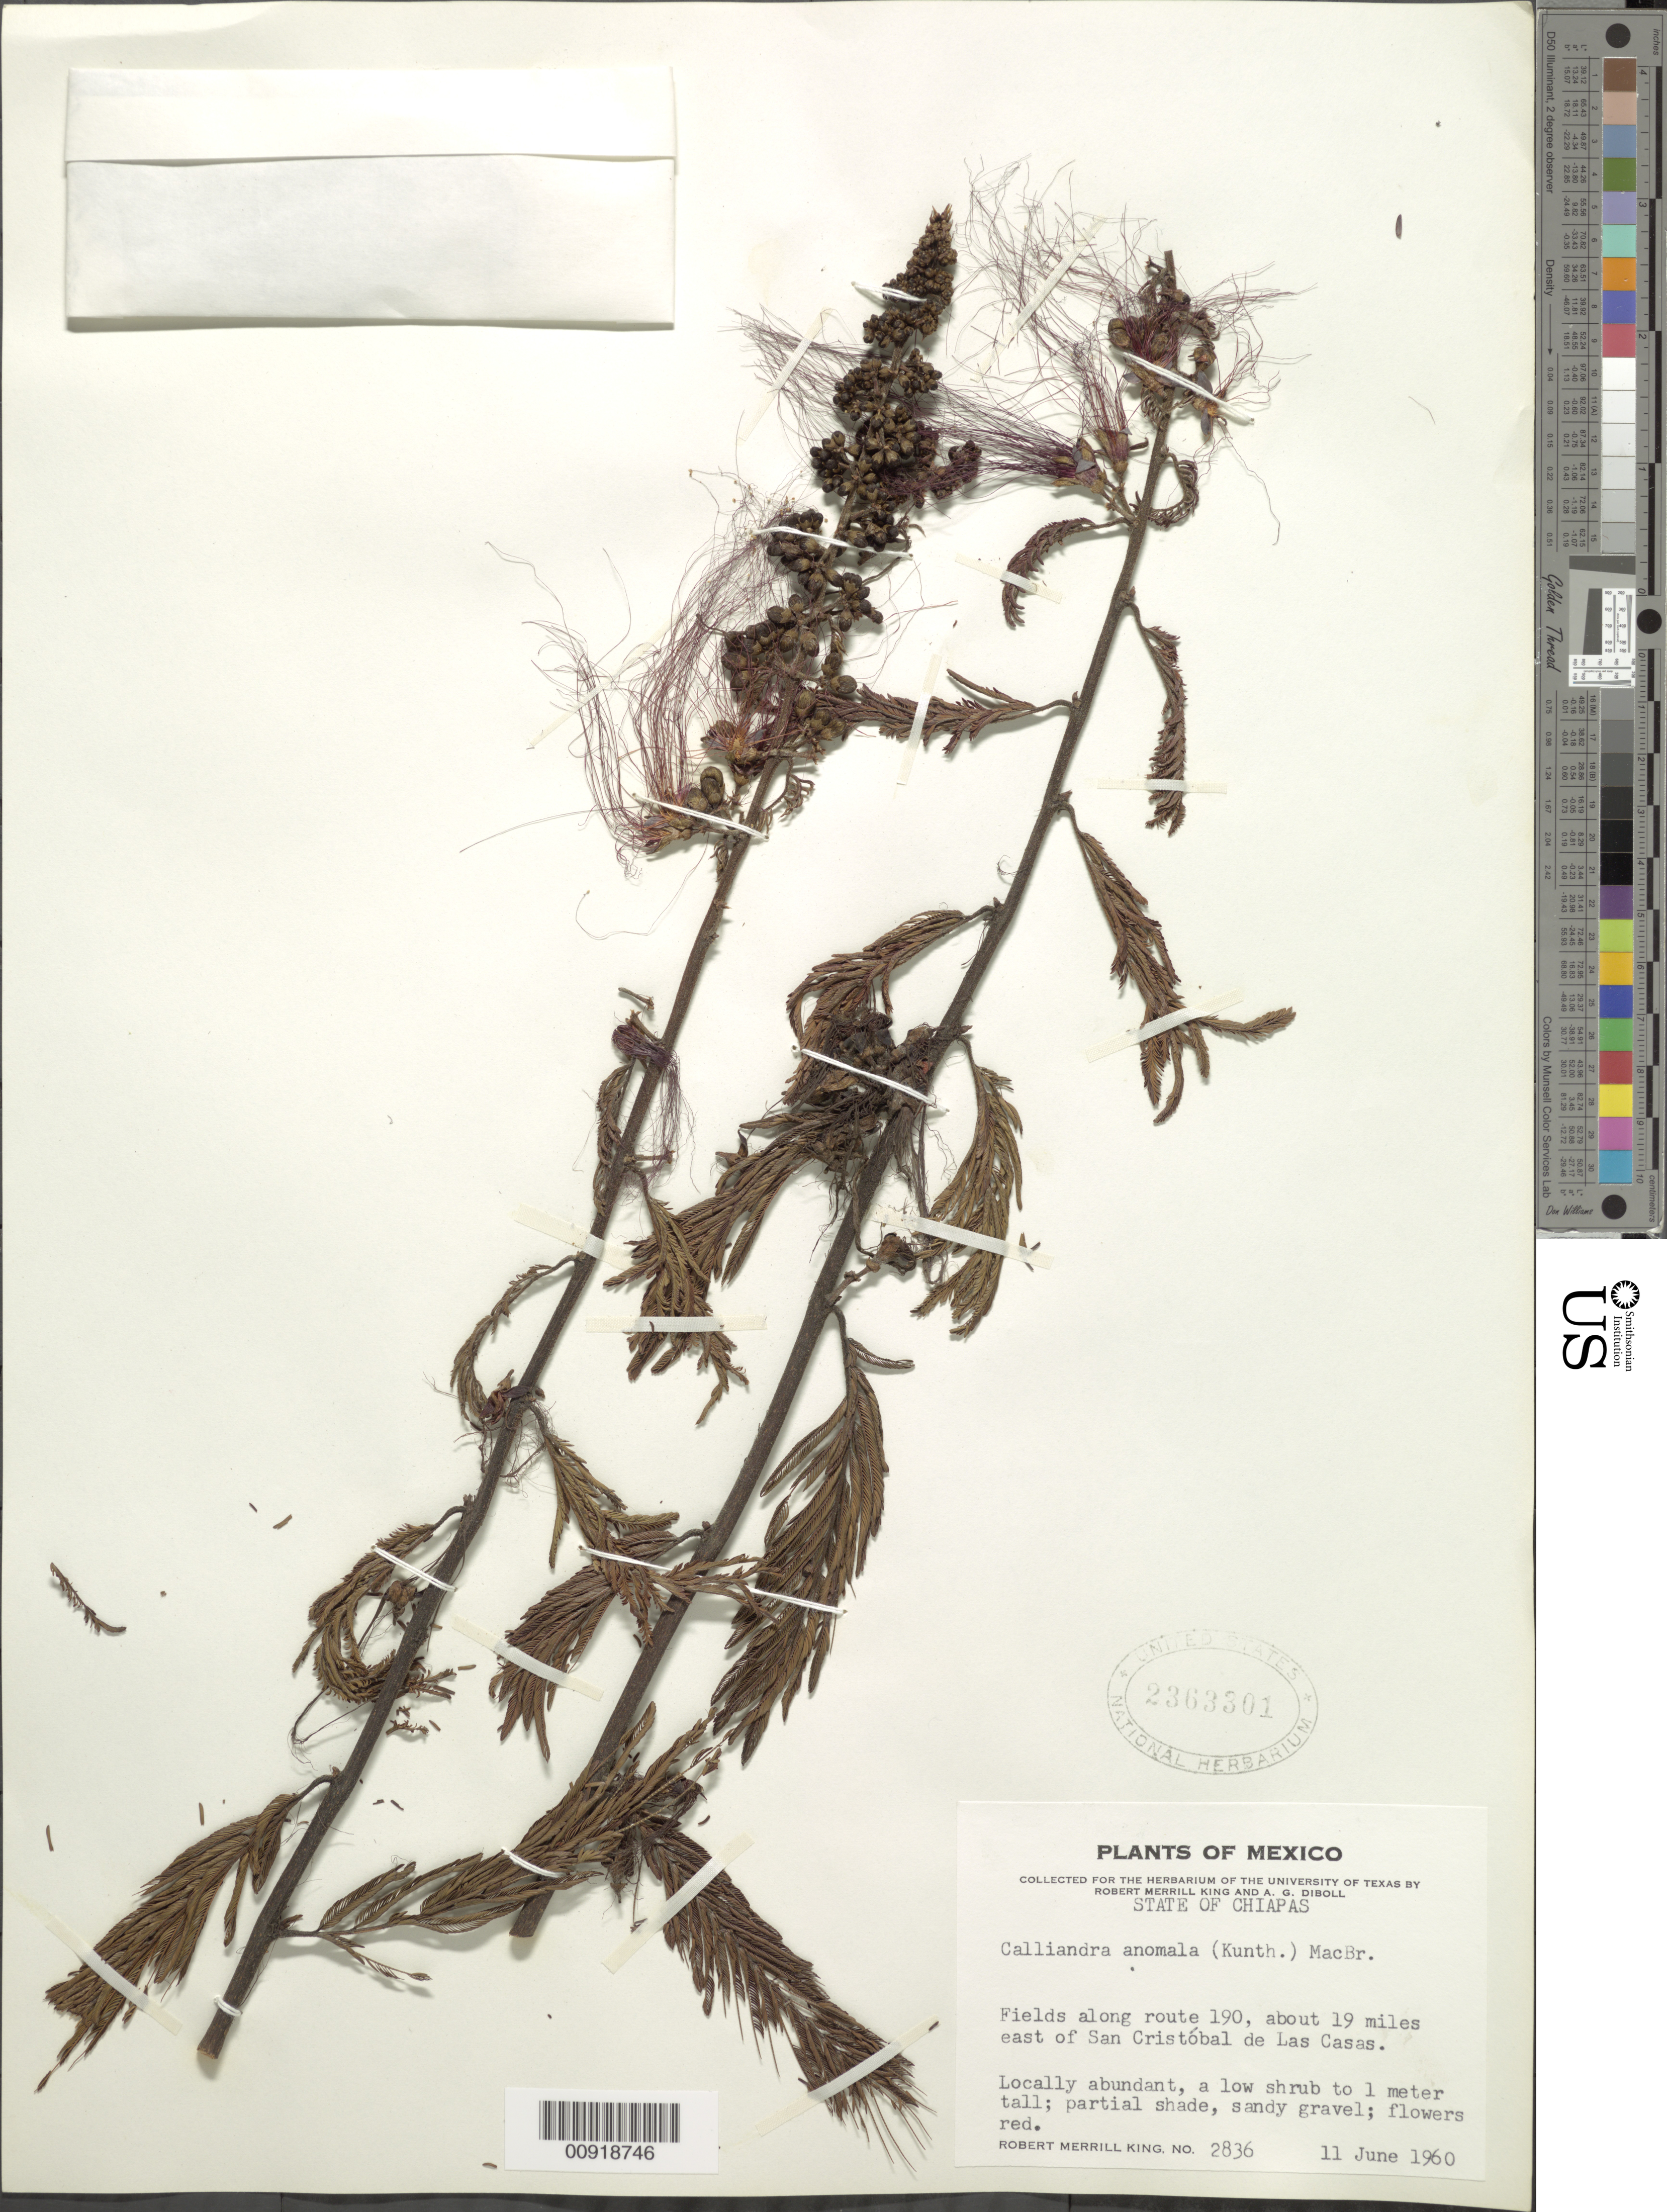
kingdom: Plantae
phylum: Tracheophyta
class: Magnoliopsida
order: Fabales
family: Fabaceae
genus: Calliandra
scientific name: Calliandra anomala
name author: (Kunth) J.F. Macbr.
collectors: R. M. King & A. Diboll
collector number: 2836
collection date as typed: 11 Jun 1960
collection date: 1960-06-11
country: Mexico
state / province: Chiapas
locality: Fields along route 190, about 19 miles east of San Cristóbal de las Casas.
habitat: Partial shade, sandy gravel. Fields.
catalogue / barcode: US 2363301